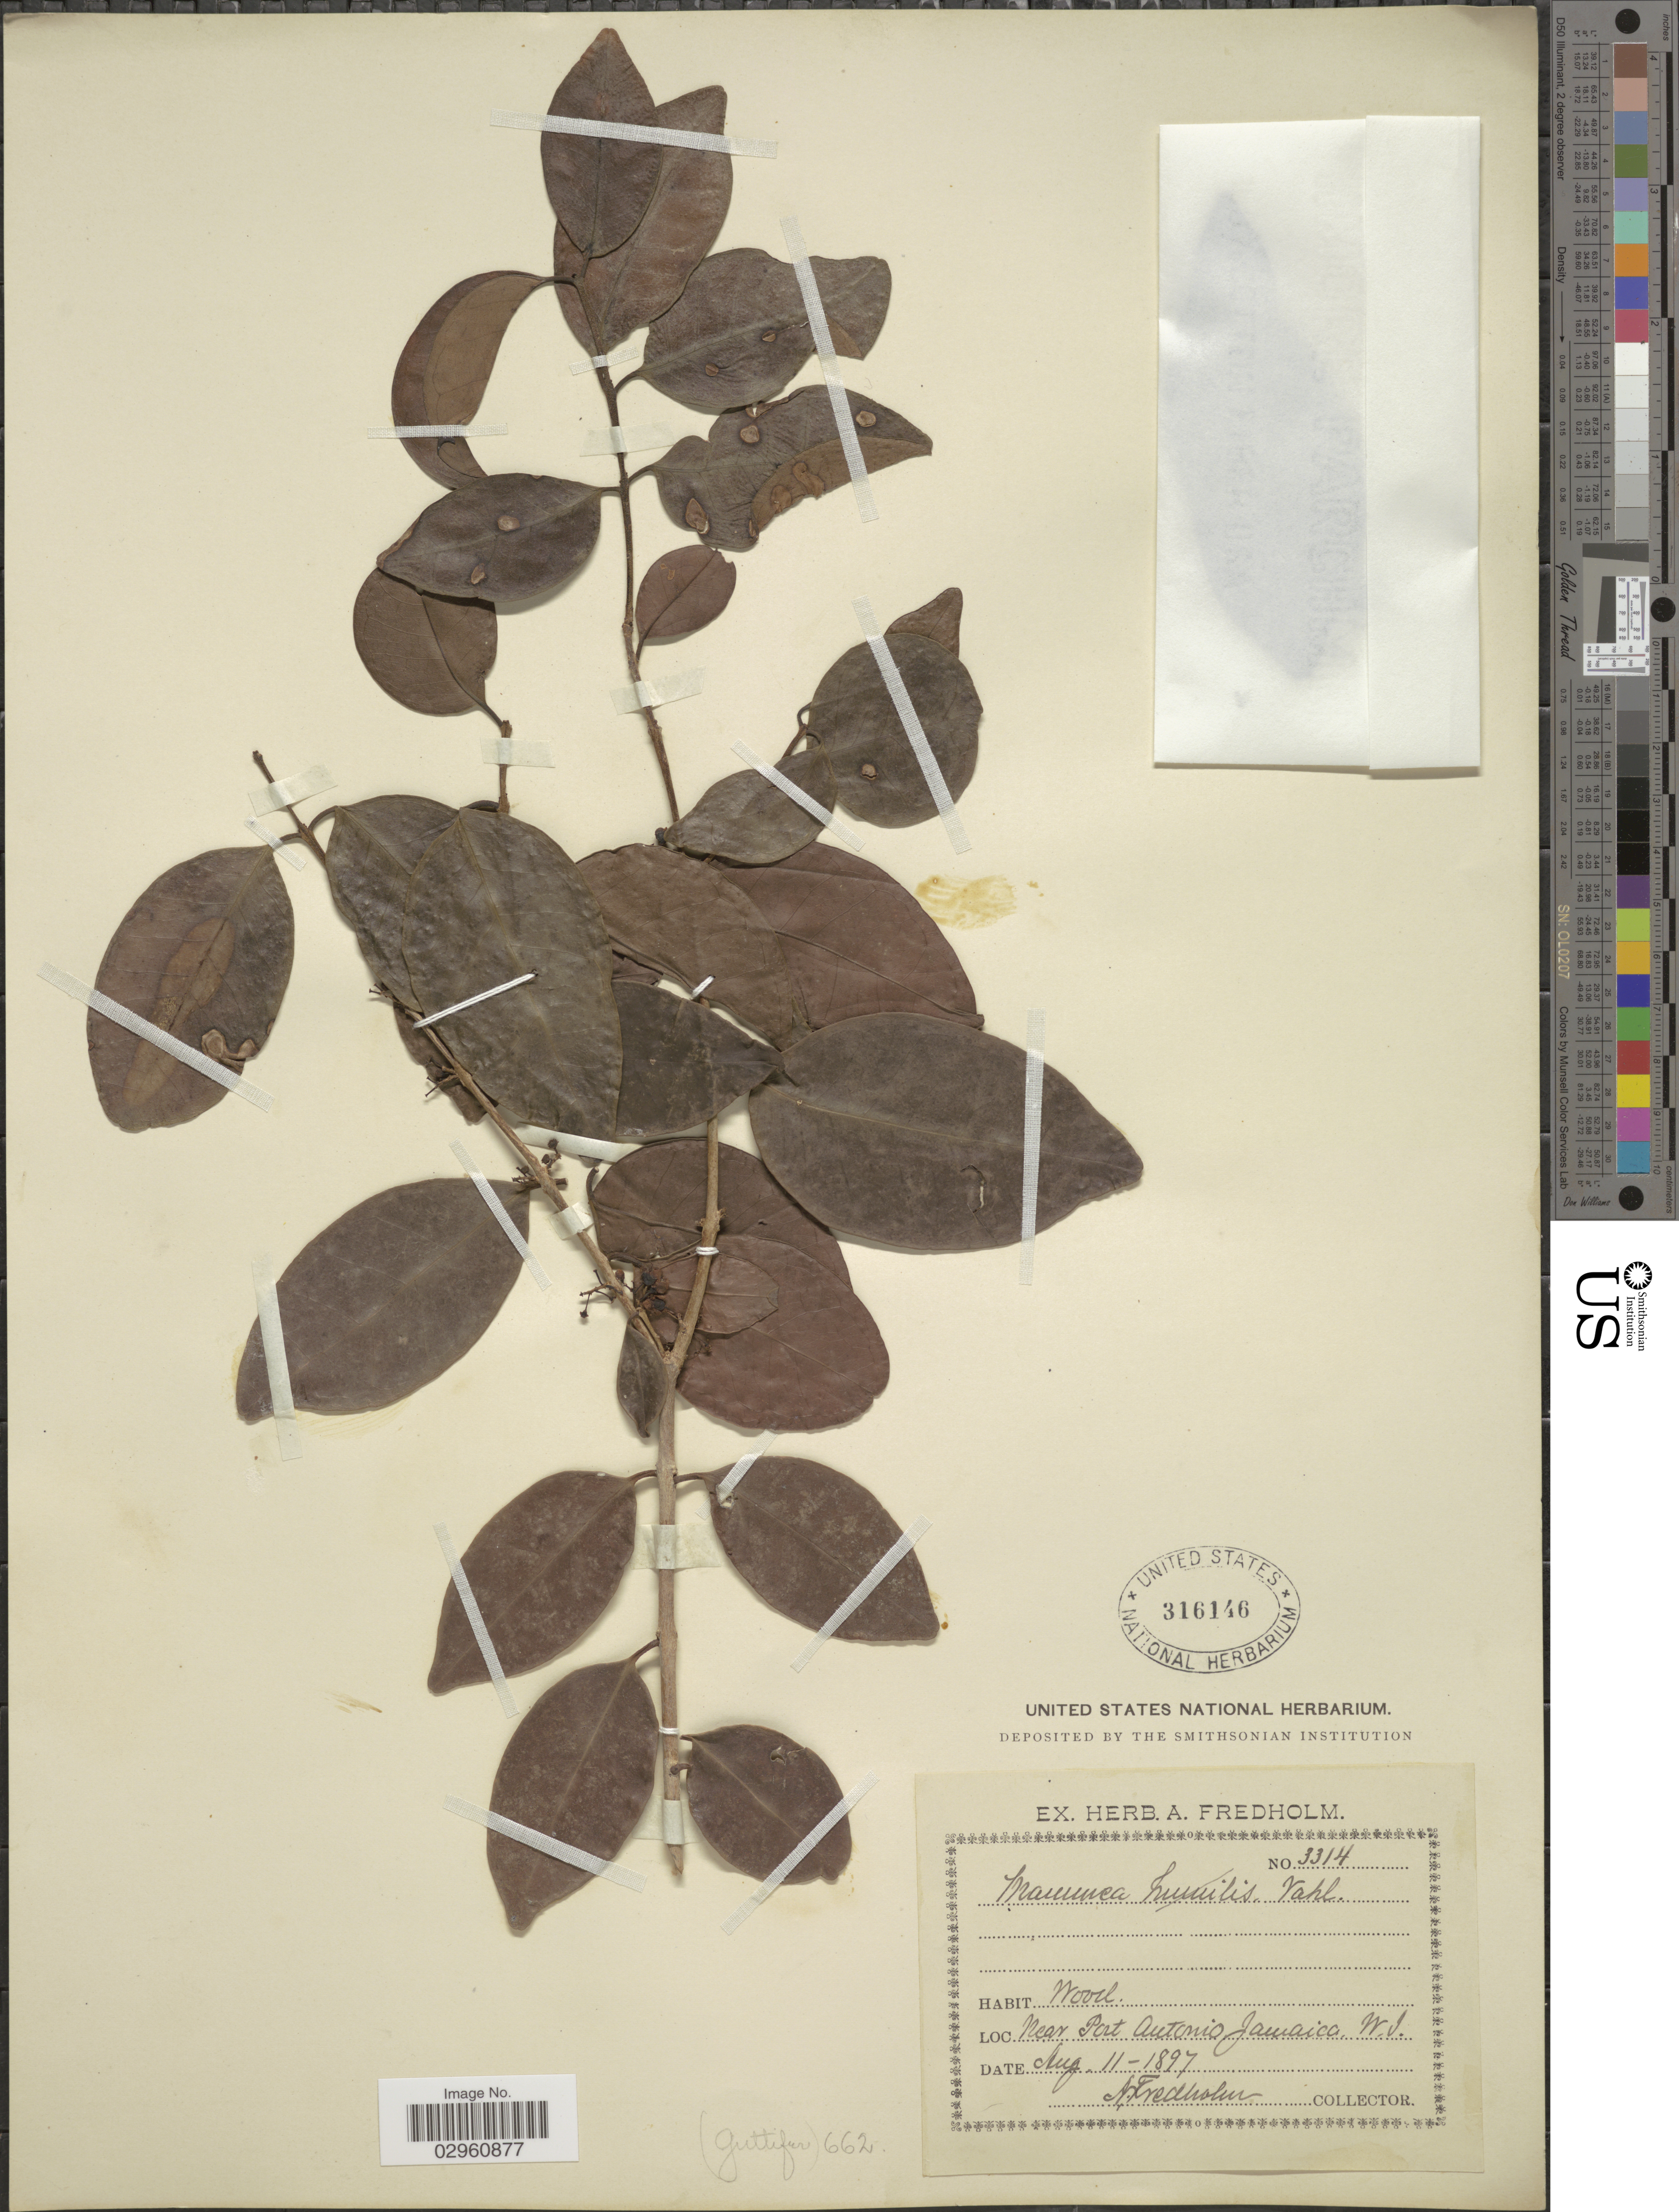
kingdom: Plantae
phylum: Tracheophyta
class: Magnoliopsida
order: Myrtales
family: Myrtaceae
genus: Eugenia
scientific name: Eugenia axillaris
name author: (Sw.) Willd.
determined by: Strong, Mark T., (BOT), Smithsonian Institution - National Museum of Natural History (UNITED STATES)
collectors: A. Fredholm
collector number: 3314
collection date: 1897-08-11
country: Jamaica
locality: Near Port Antonio.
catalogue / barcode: US 316146